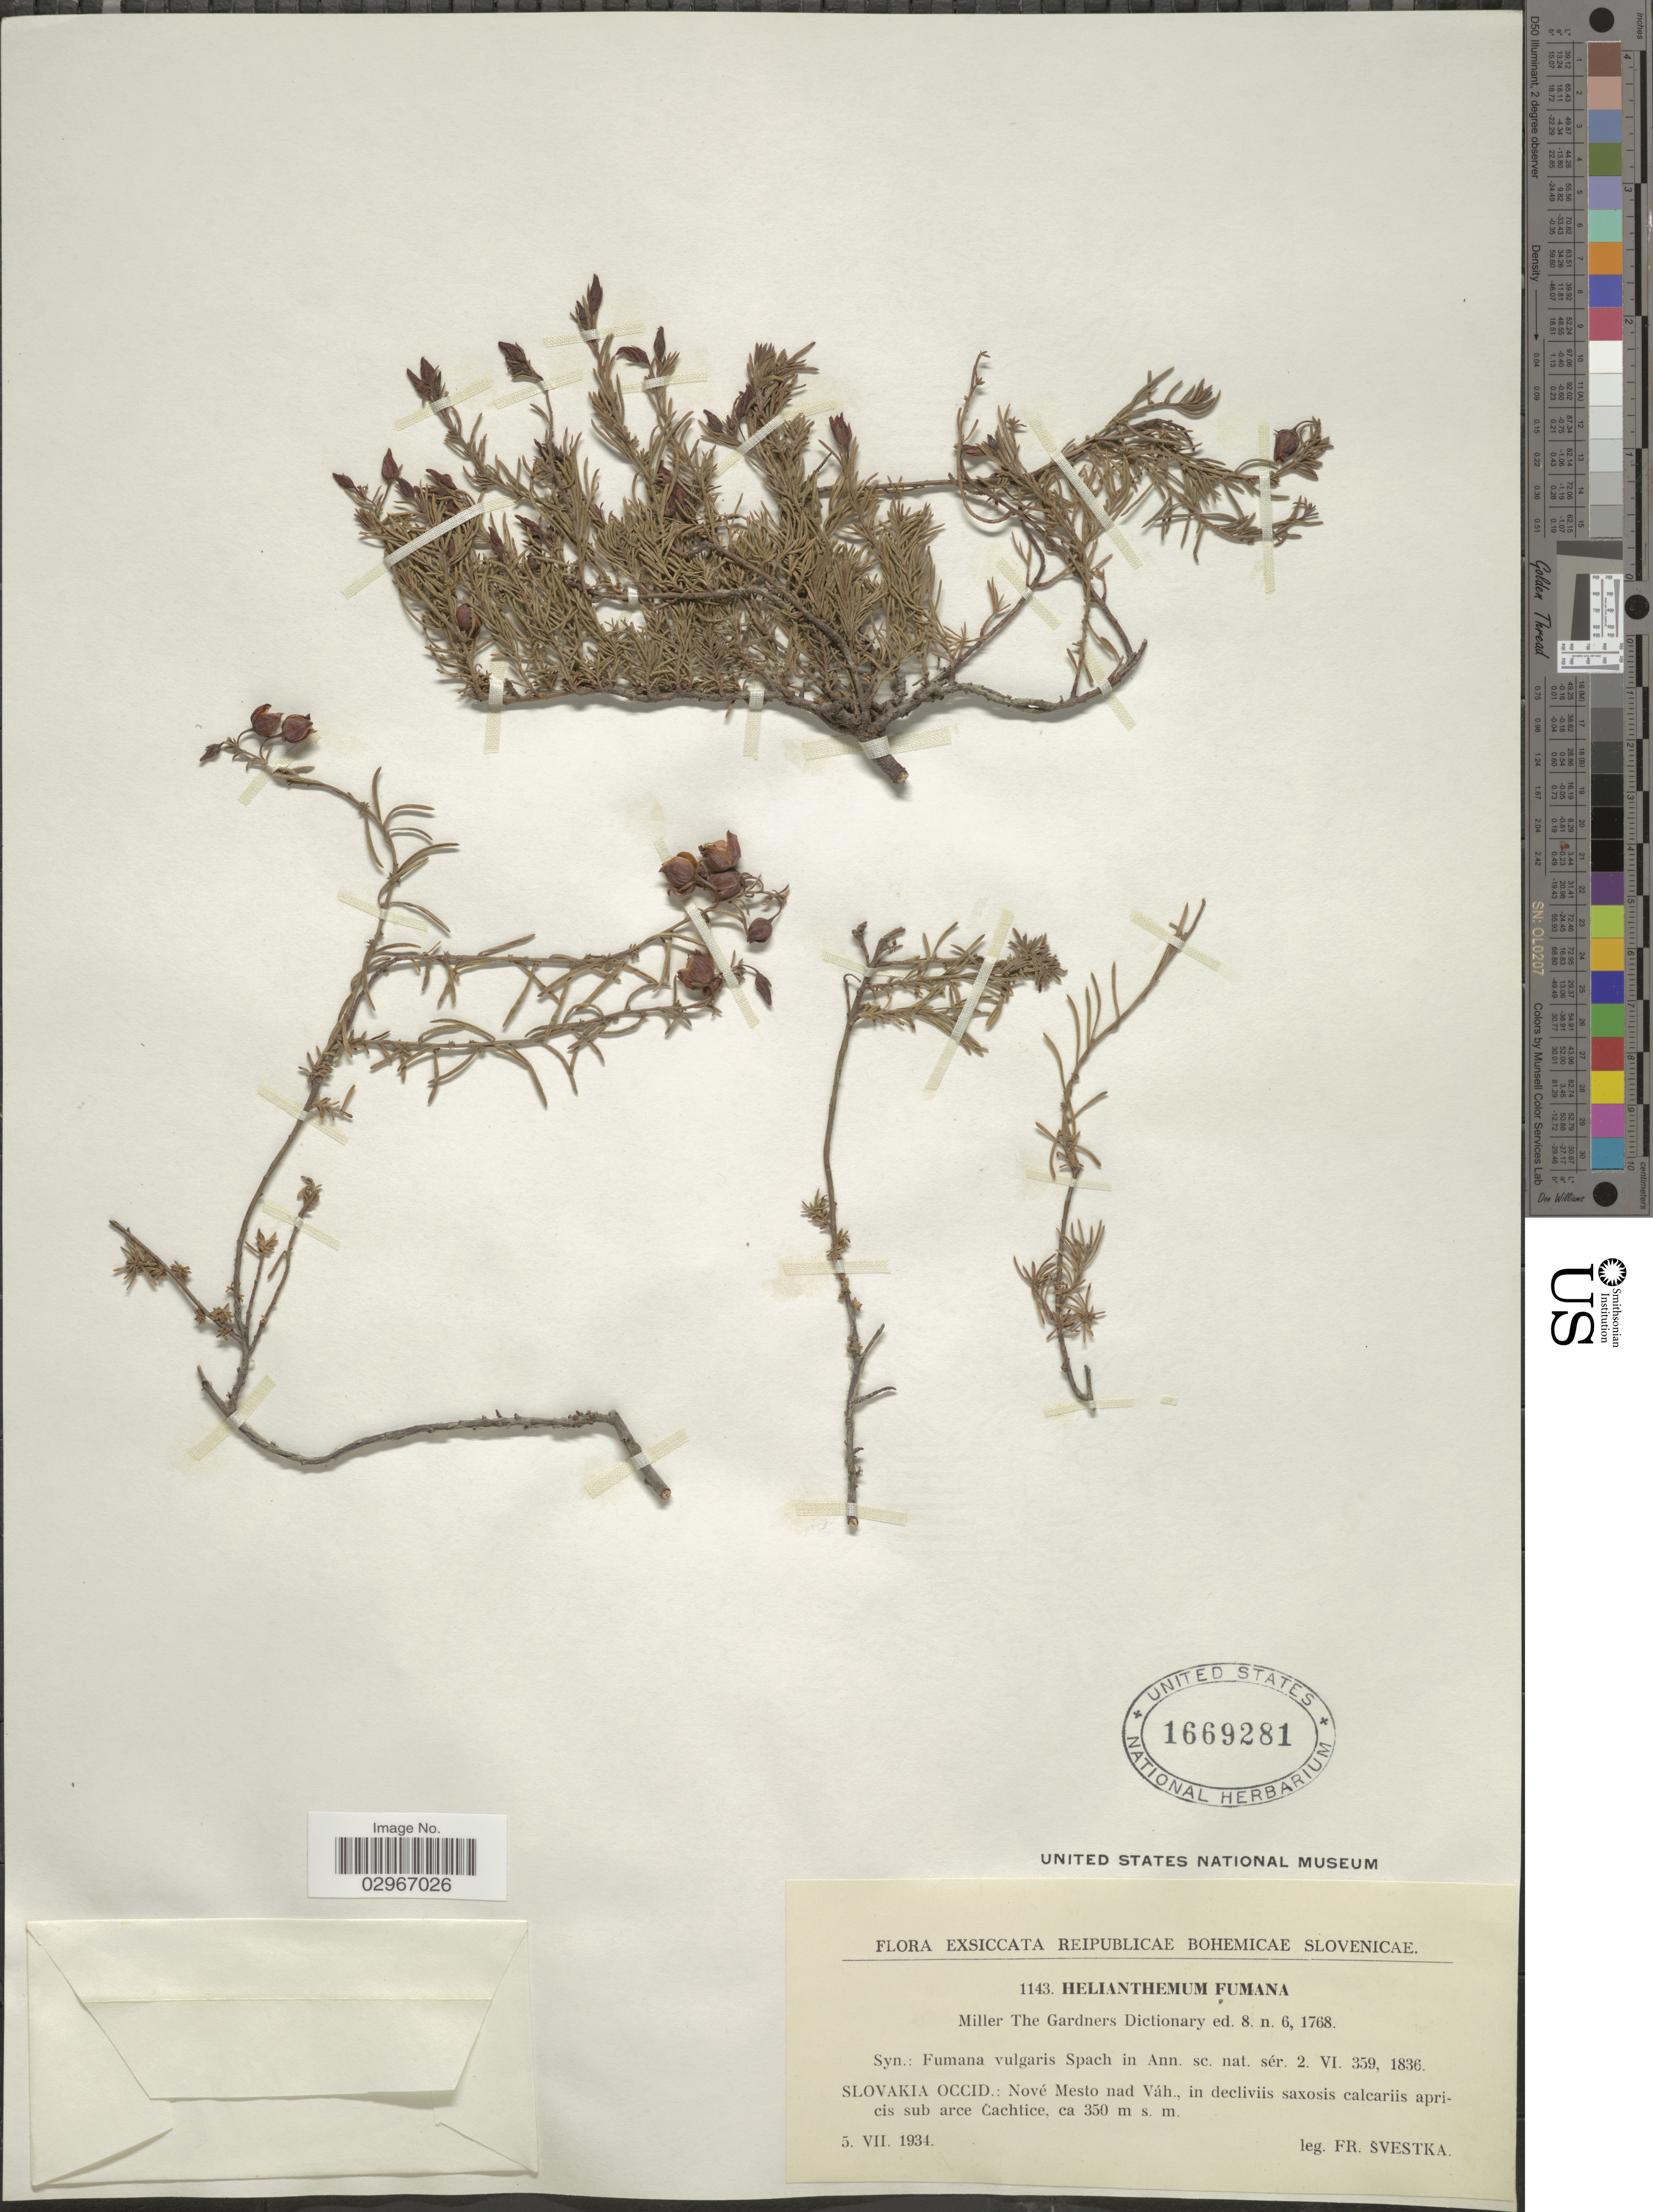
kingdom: Plantae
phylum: Tracheophyta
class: Magnoliopsida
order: Malvales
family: Cistaceae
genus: Helianthemum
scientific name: Helianthemum fumana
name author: Mill.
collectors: F. Svestka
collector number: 1143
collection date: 1934-07-05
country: Slovakia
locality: Reipublicae Bohemicae Slovenicae. Slovakia Occid.: Nové Mesto nad Váh., in decliviis saxosis calcariis apricis sub arce Cachtice.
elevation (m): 350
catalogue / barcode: US 1669281